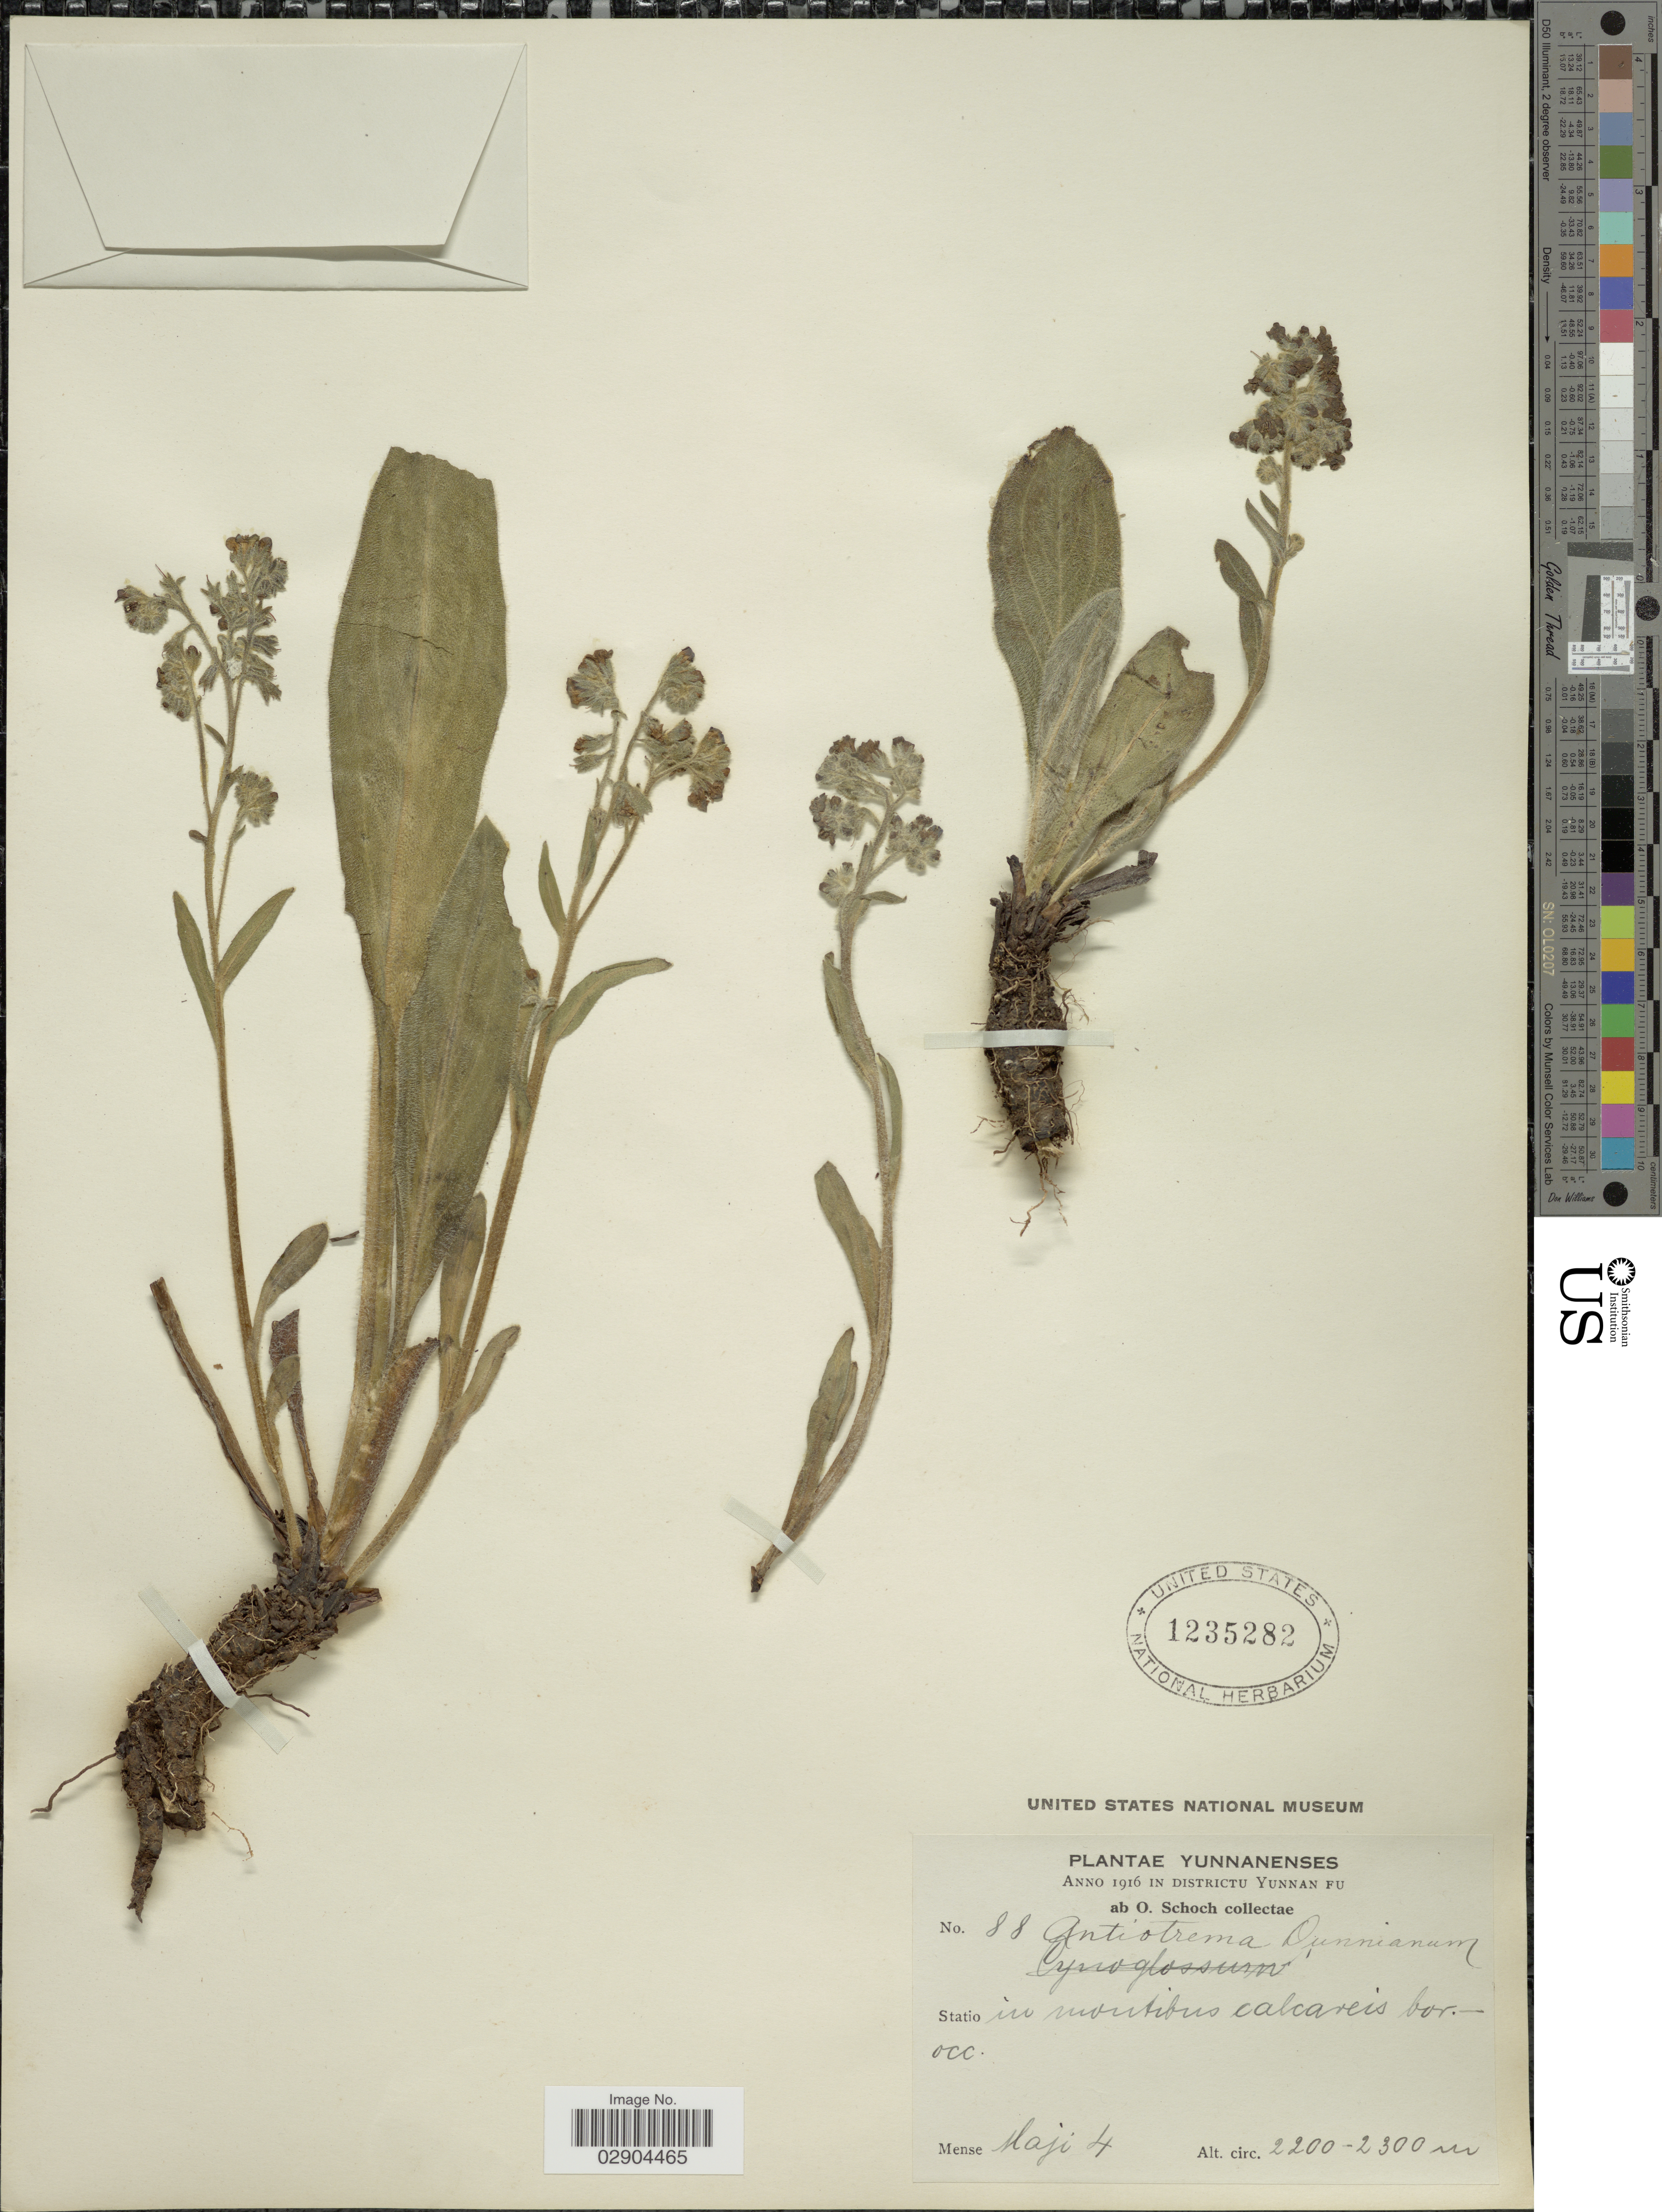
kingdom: Plantae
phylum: Tracheophyta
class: Magnoliopsida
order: Boraginales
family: Boraginaceae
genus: Antiotrema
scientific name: Antiotrema dunnianum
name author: (Diels) Hand.-Mazz.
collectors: O. Schoch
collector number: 88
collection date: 1916-05-04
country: China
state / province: Yunnan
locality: District Yunnan Fu.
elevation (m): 2200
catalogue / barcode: US 1235282